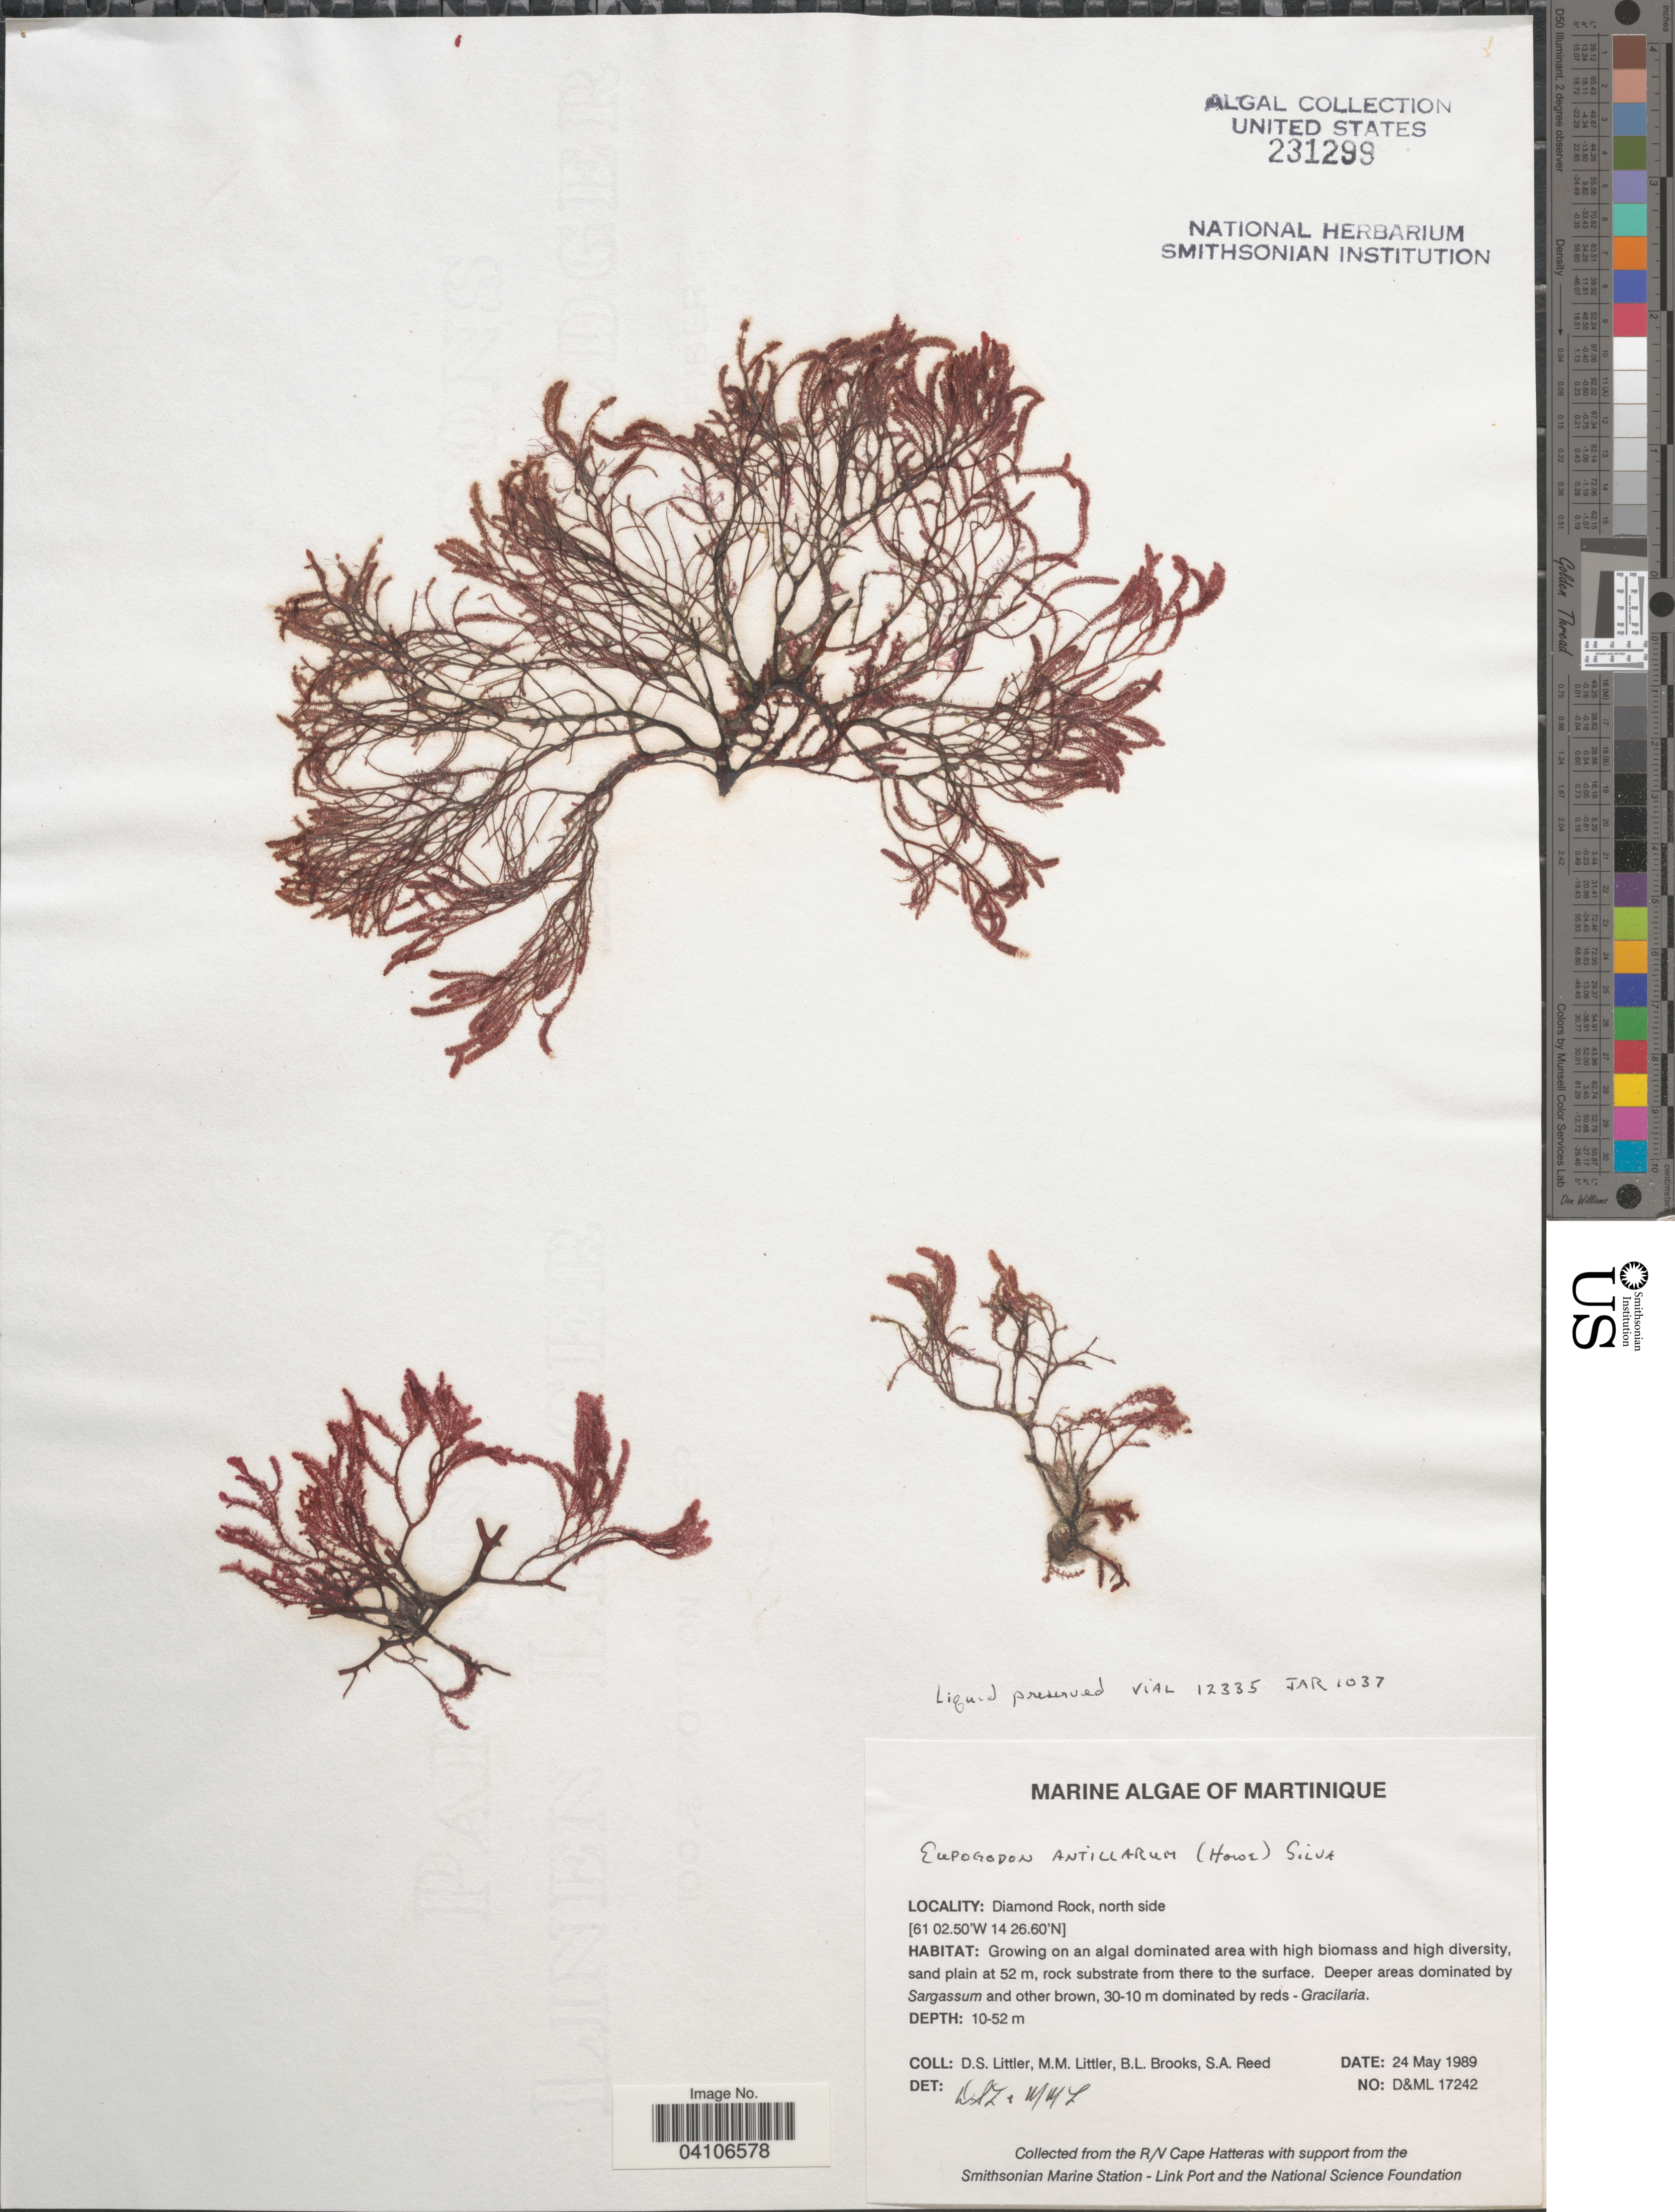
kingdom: Plantae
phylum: Rhodophyta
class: Florideophyceae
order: Ceramiales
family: Dasyaceae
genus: Dasya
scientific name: Dasya antillarum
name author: (M. Howe) A.J.K. Millar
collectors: D. S. Littler, B. Brooks & S. Reed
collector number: D&ML 17242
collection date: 1989-05-24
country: Martinique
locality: Diamond Rock, north side.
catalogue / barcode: US 231299